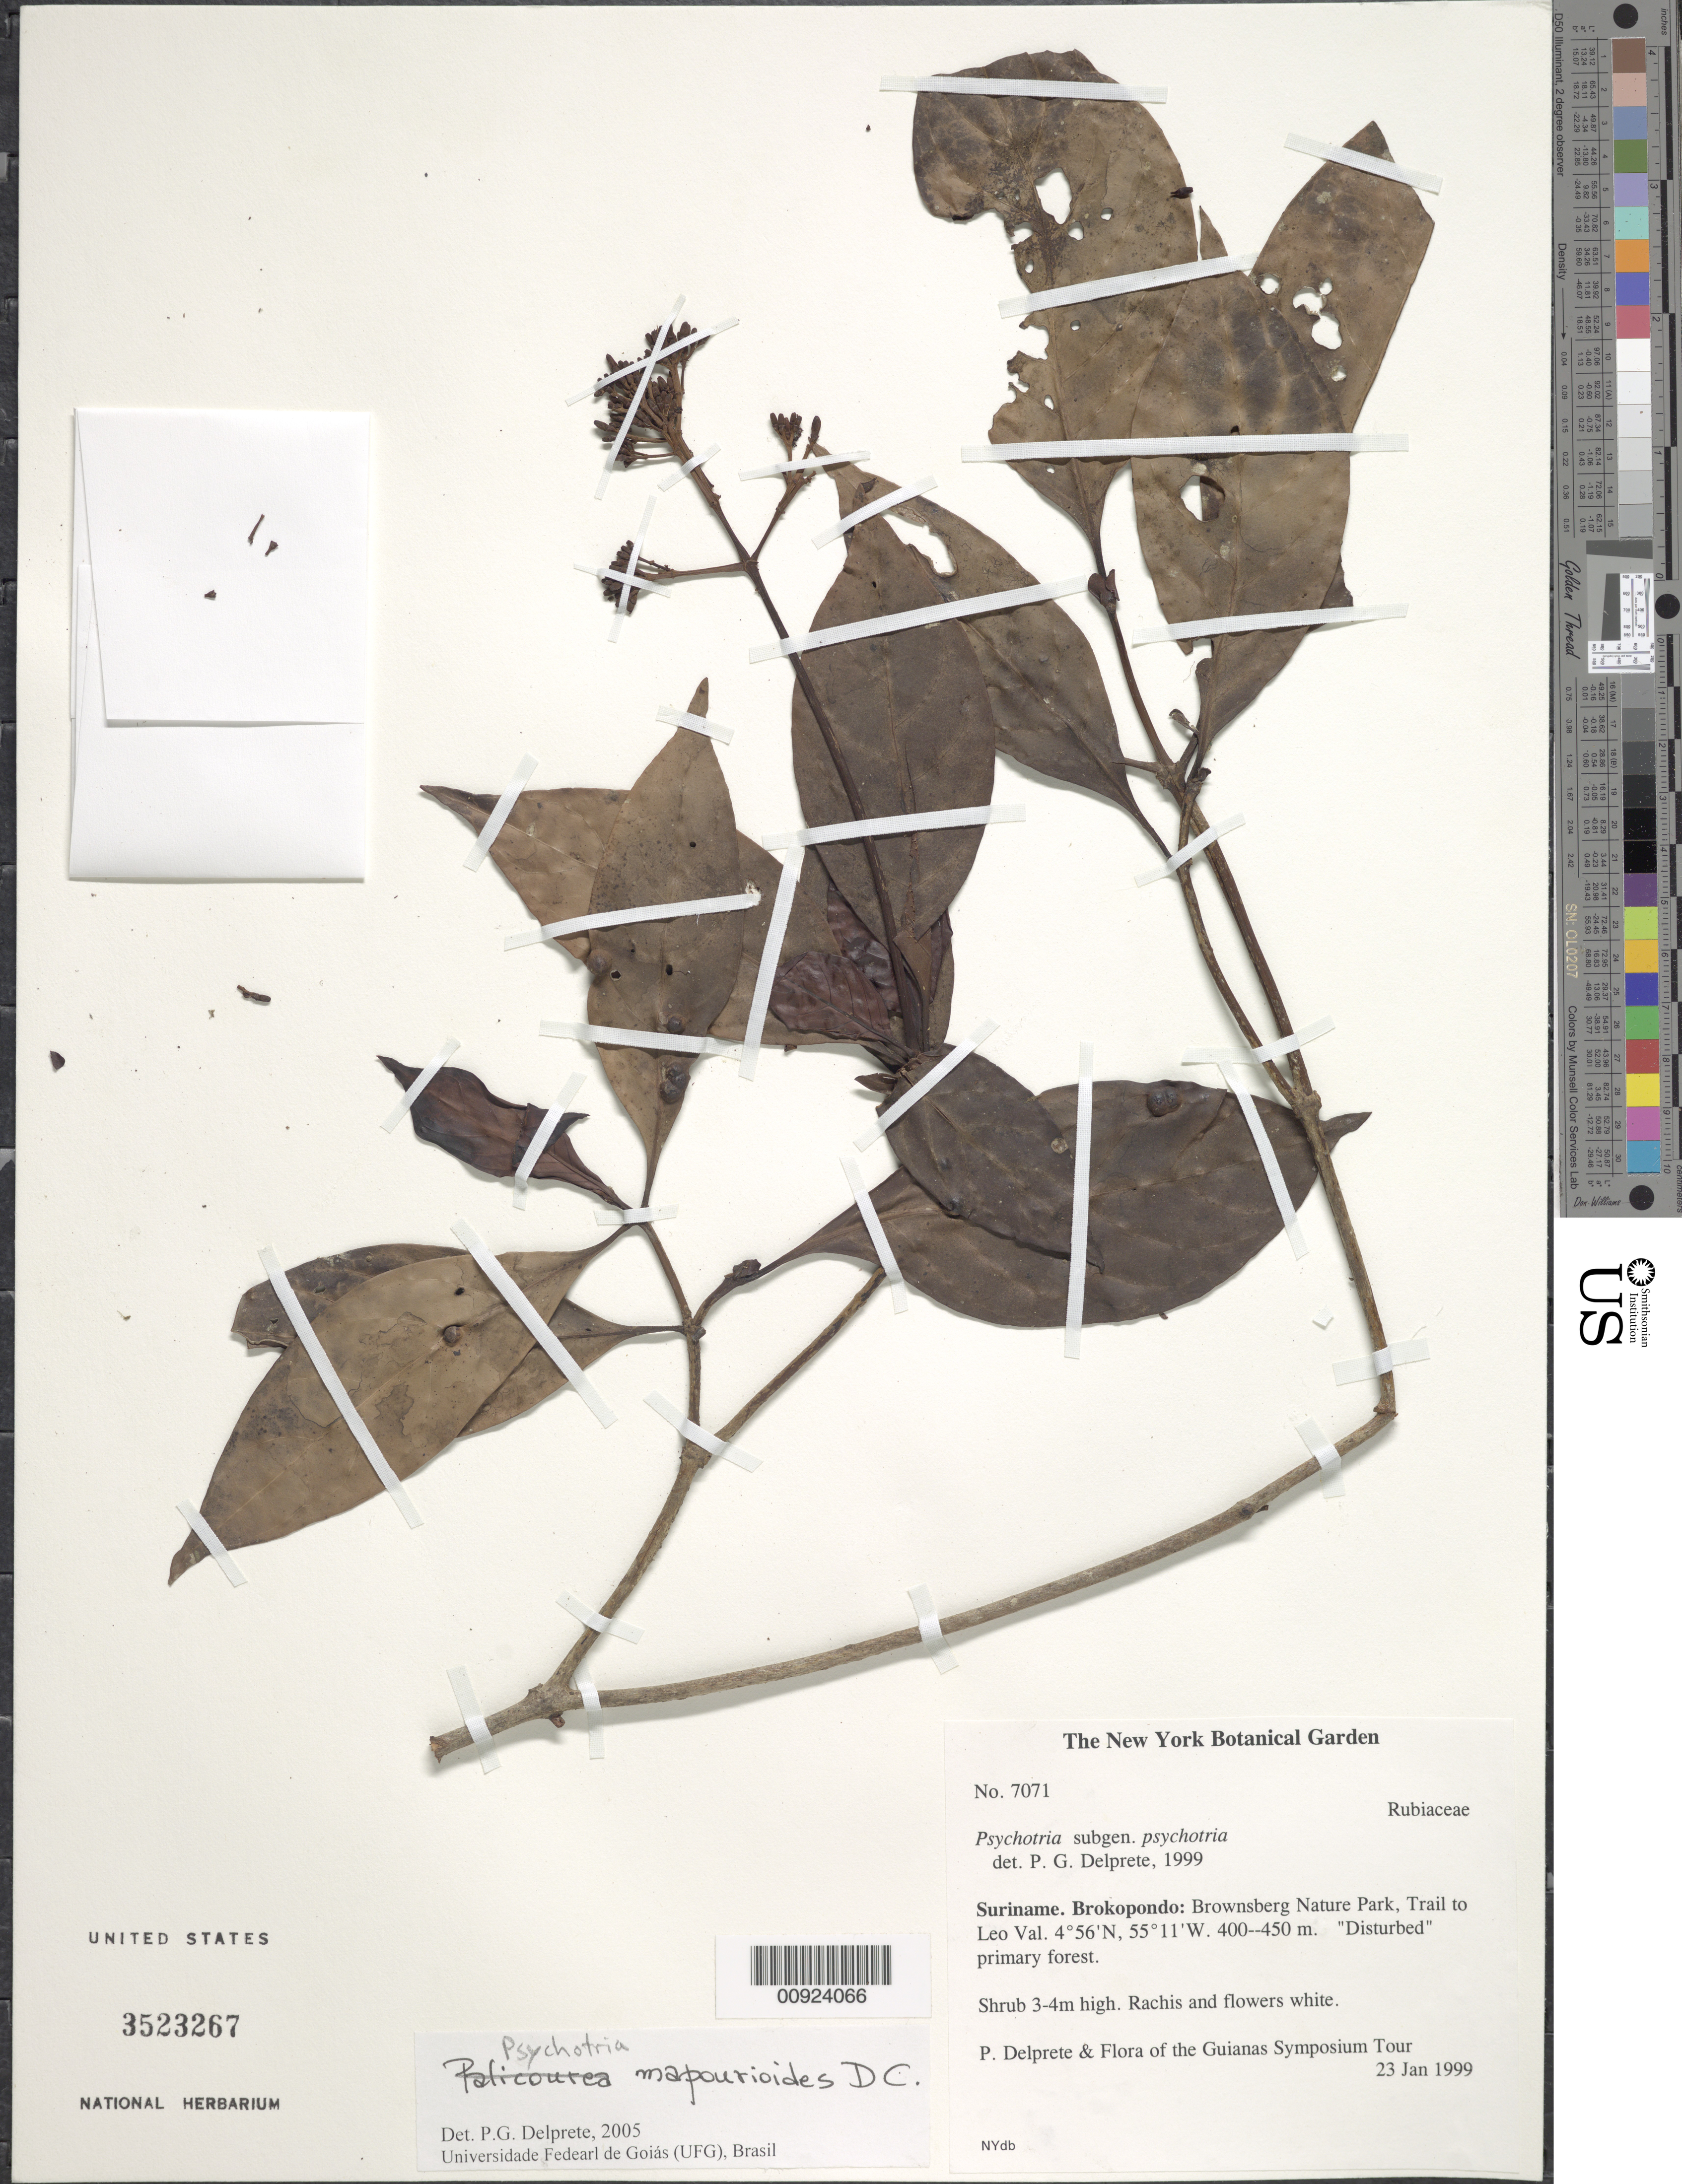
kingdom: Plantae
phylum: Tracheophyta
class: Magnoliopsida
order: Gentianales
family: Rubiaceae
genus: Psychotria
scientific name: Psychotria mapourioides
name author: DC.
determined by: Delprete, P. G., Herb. de Guyane Cay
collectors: P. G. Delprete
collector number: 7071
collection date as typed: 23-Jan-99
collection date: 1999-01-23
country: Suriname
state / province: Brokopondo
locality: Brownsberg Nature Park, Trail to Leo Val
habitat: "Disturbed" primary forest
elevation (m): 400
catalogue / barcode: US 3523267